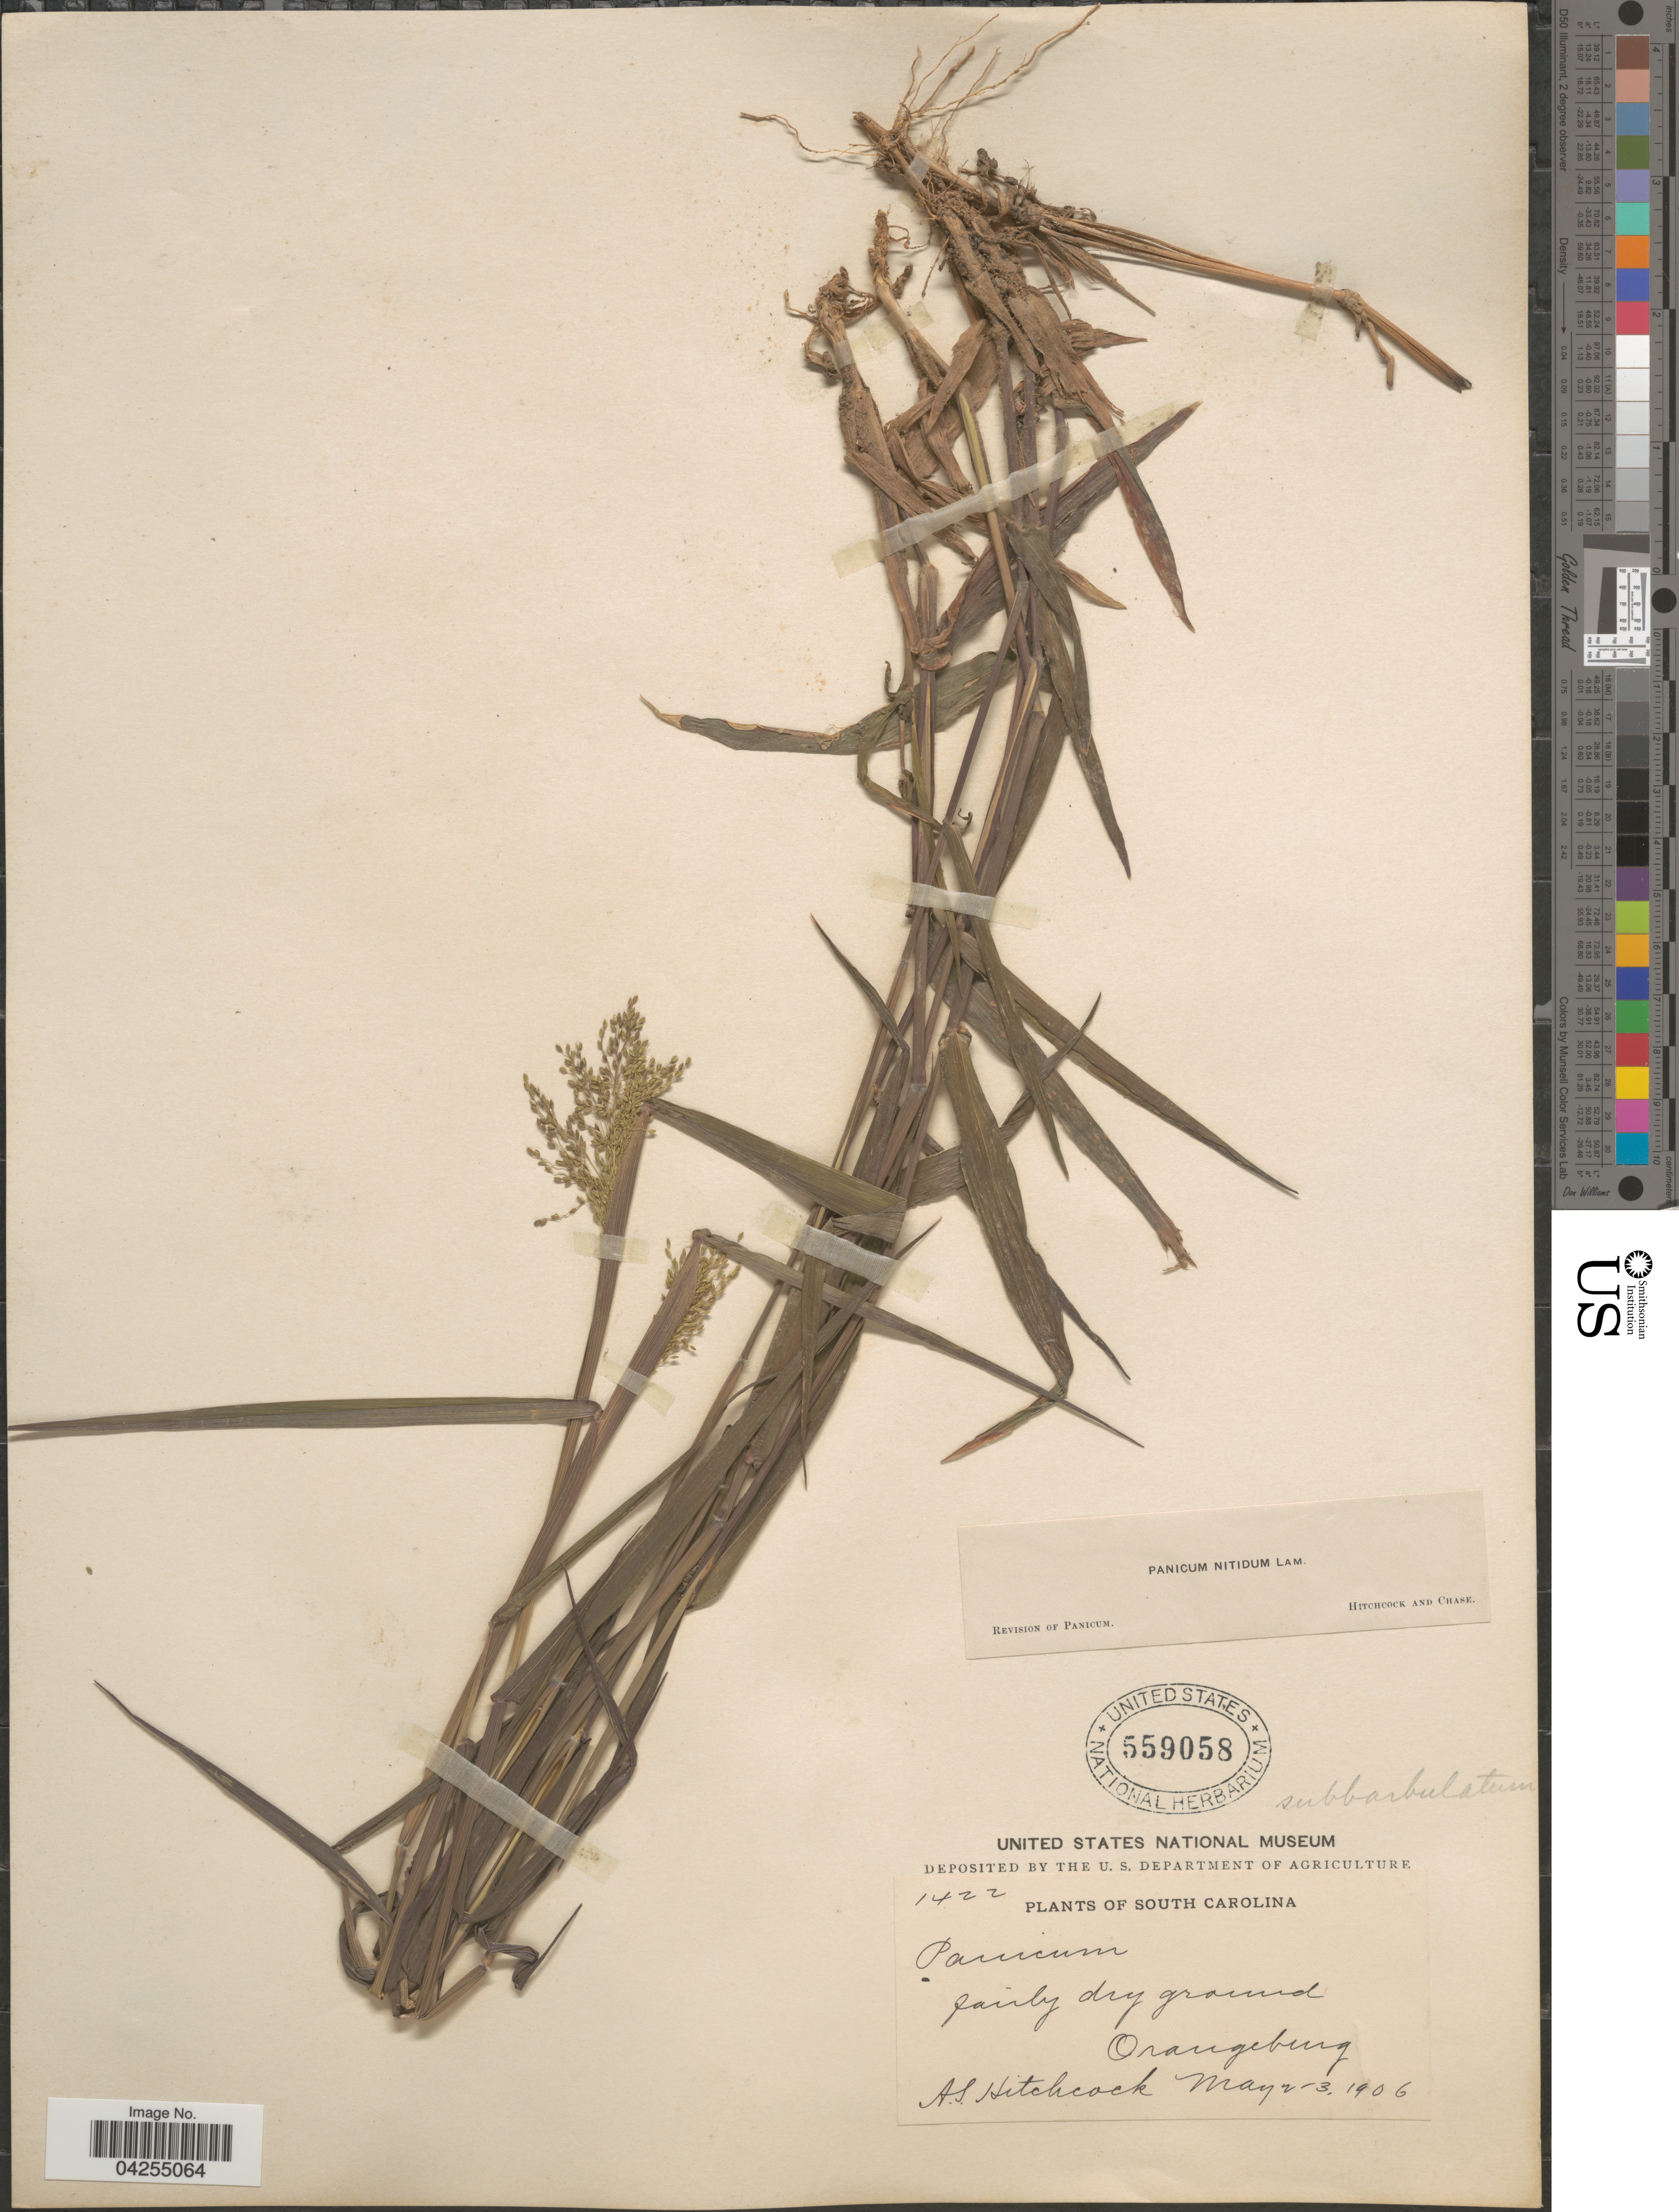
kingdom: Plantae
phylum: Tracheophyta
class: Liliopsida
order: Poales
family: Poaceae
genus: Dichanthelium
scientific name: Dichanthelium dichotomum var. dichotomum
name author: (L.) Gould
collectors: A. S. Hitchcock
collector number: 1422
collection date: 1906-05-02/1906-05-03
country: United States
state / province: South Carolina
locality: Fairly dry ground. Orangeburg.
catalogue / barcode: US 559058